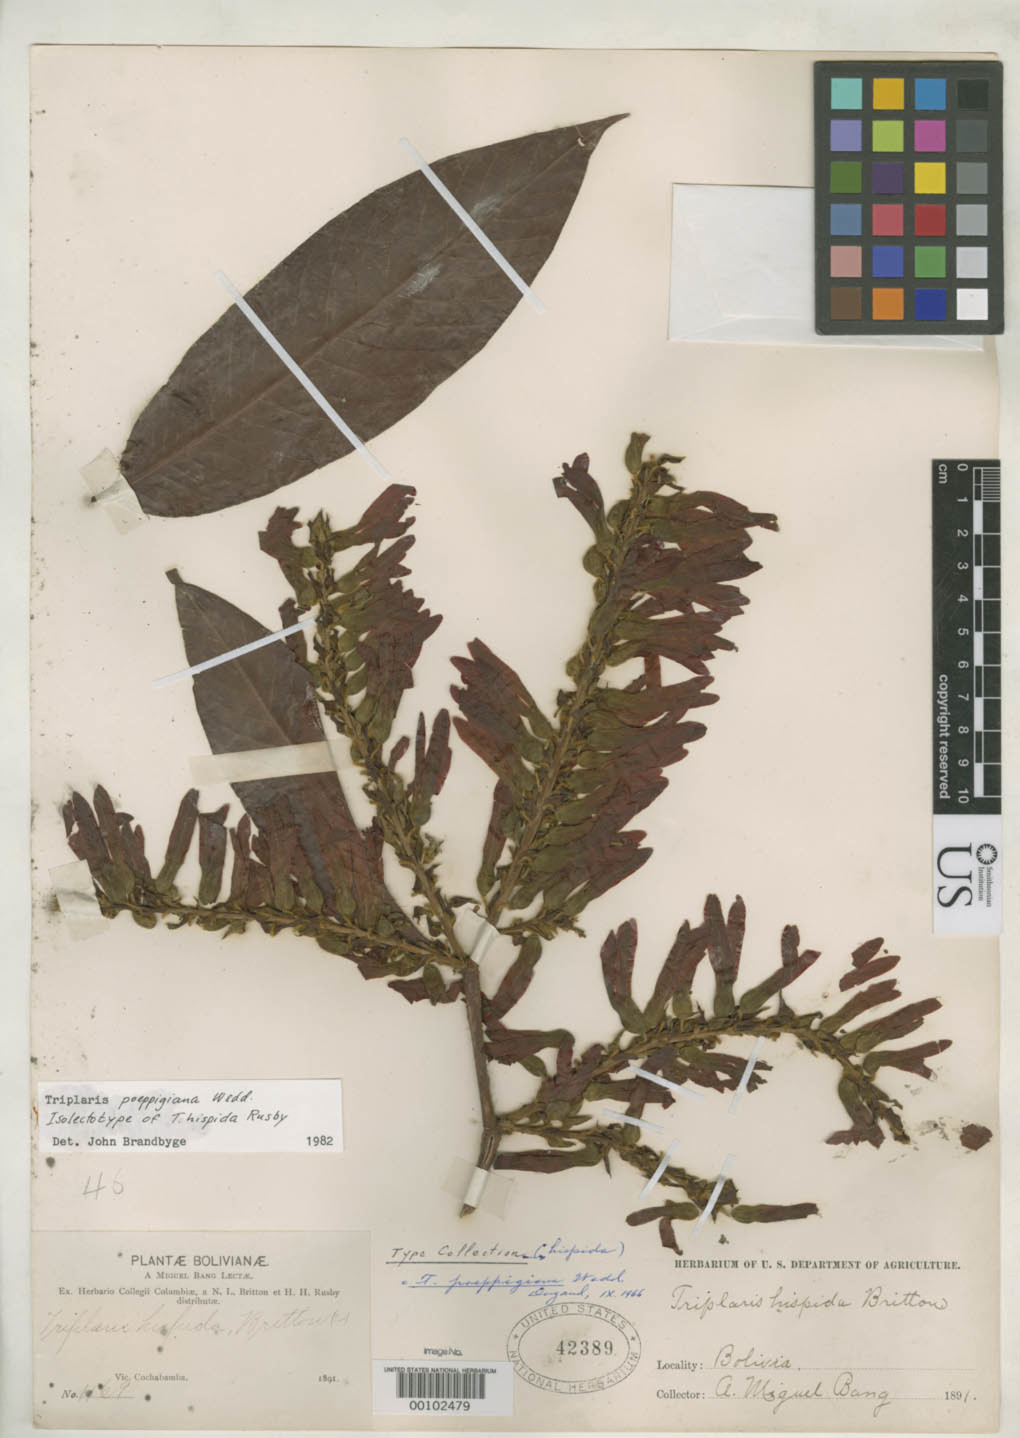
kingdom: Plantae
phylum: Tracheophyta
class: Magnoliopsida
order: Caryophyllales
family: Polygonaceae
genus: Triplaris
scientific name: Triplaris hispida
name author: Britton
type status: Isolectotype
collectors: M. Bang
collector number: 1169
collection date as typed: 1891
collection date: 1891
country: Bolivia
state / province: Cochabamba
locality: Vic. Cochabamba.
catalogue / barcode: US 42389